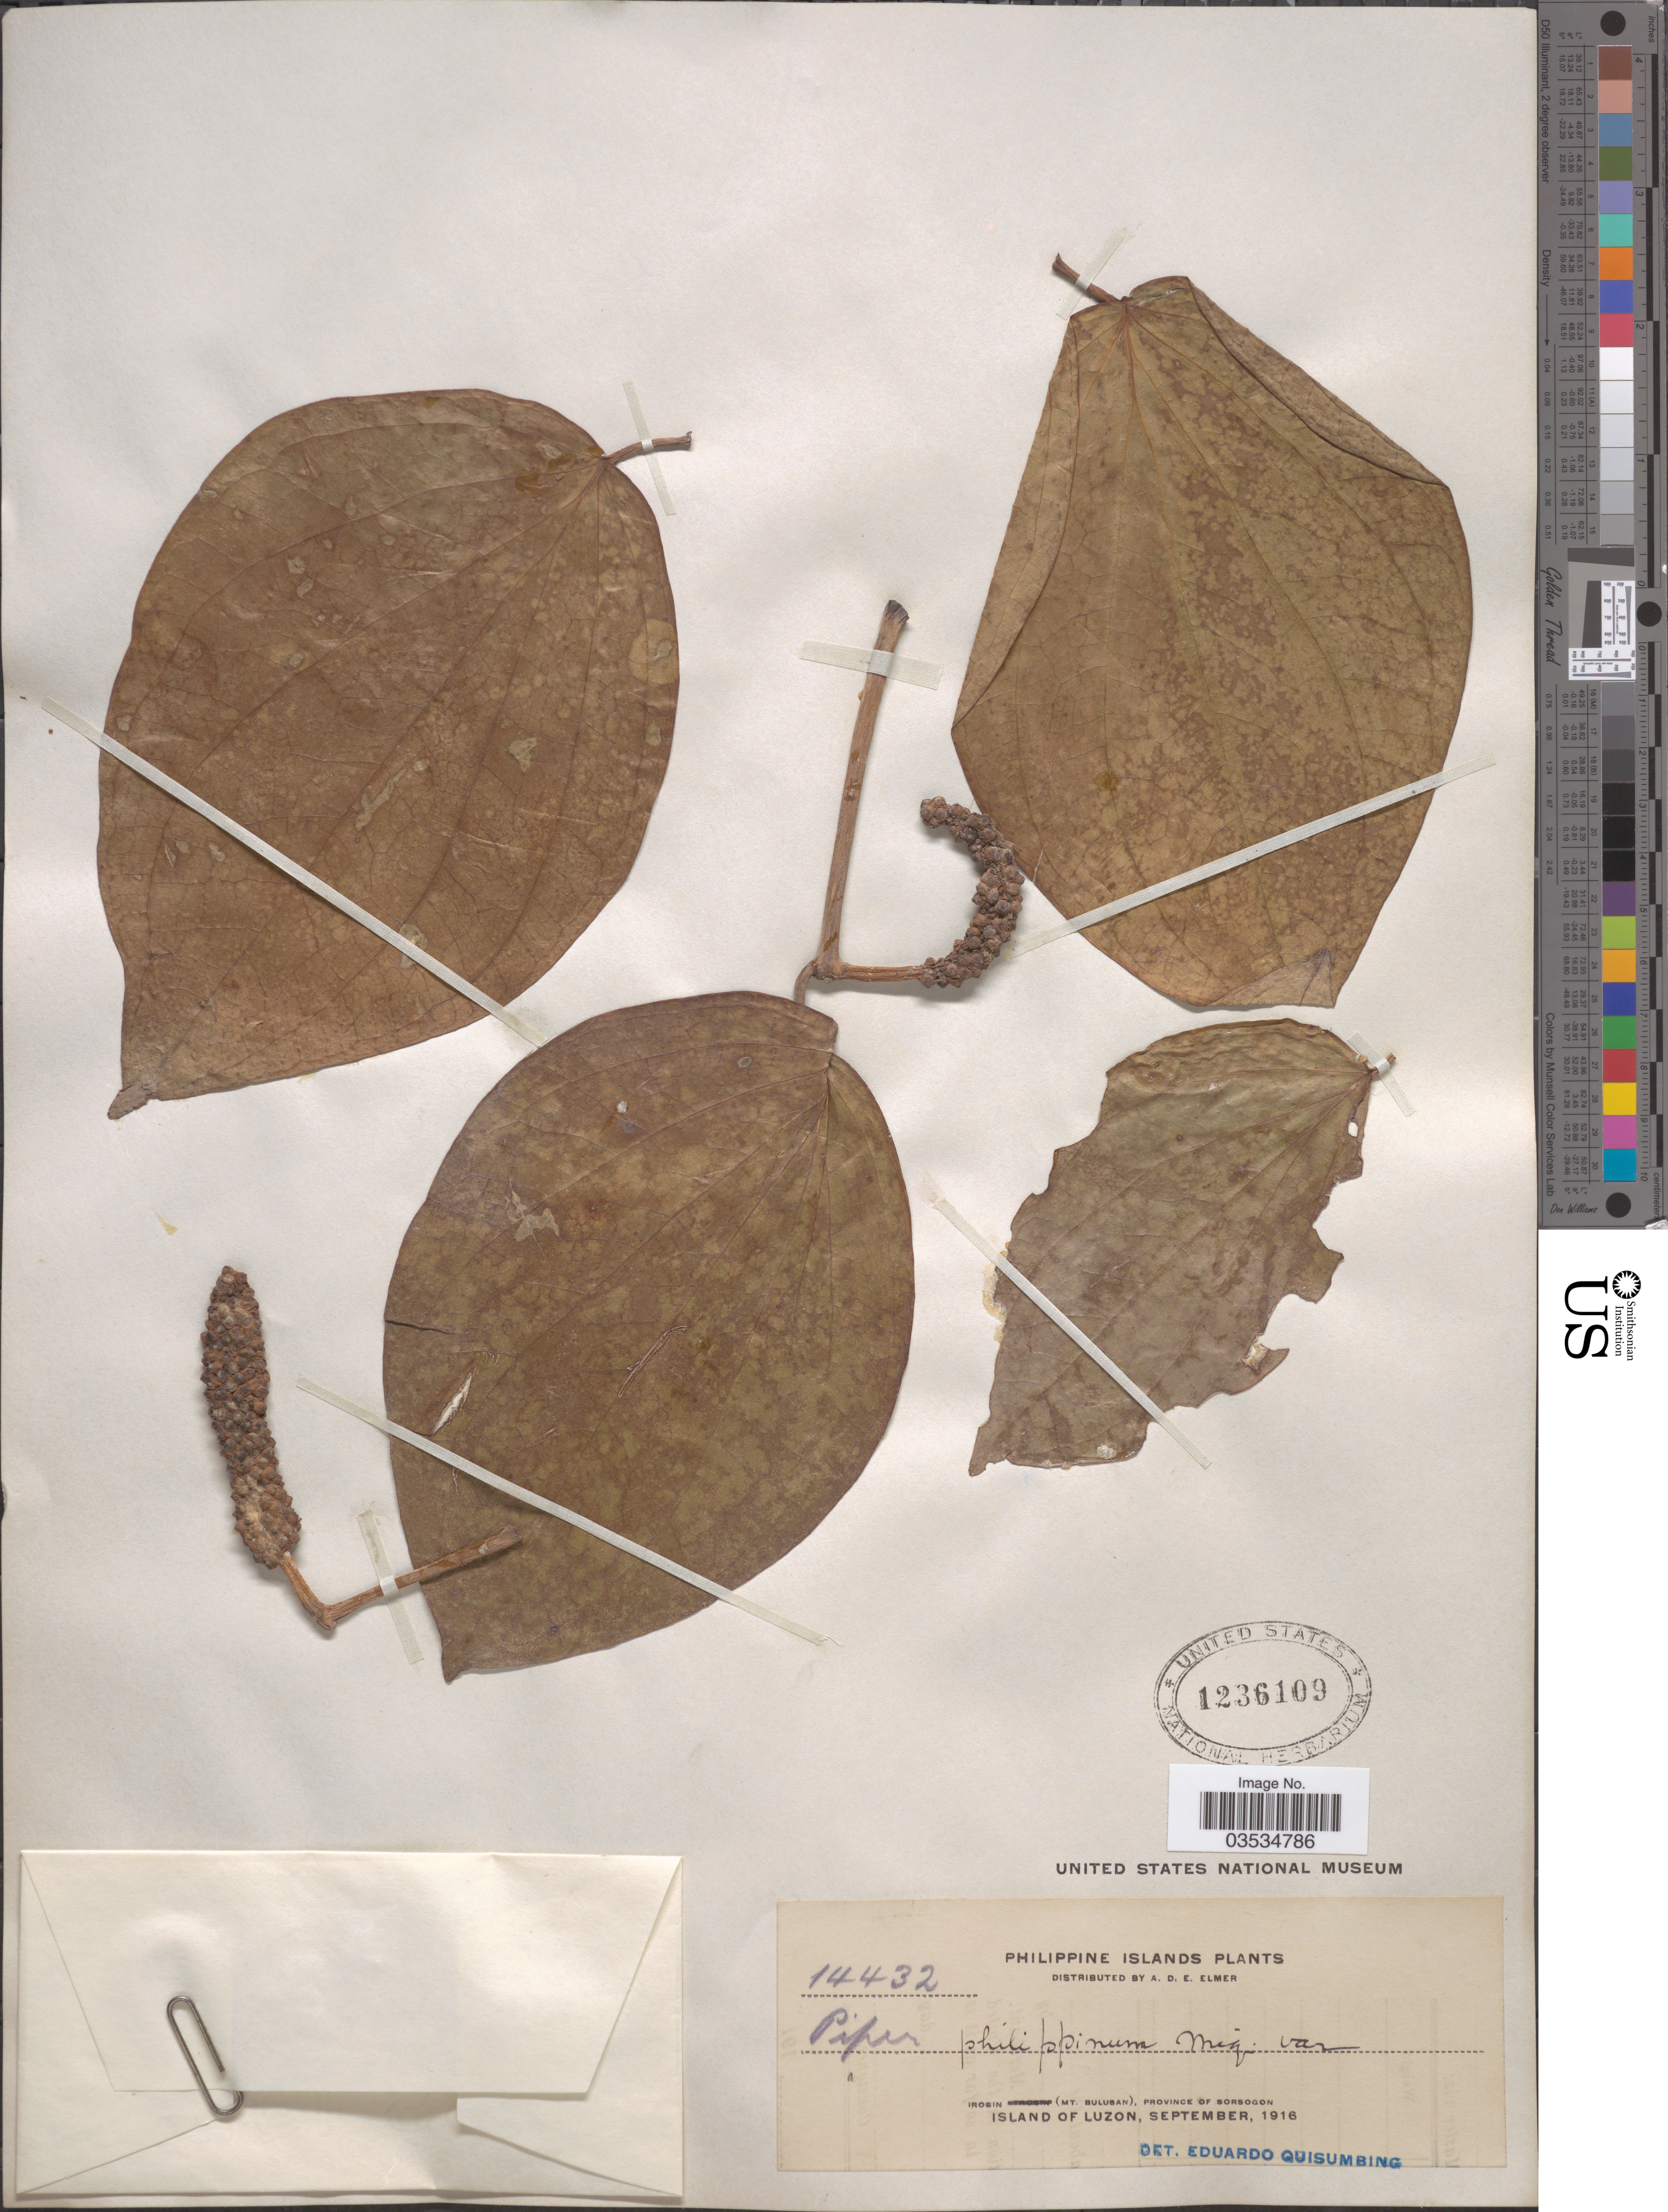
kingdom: Plantae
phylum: Tracheophyta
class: Magnoliopsida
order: Piperales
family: Piperaceae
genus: Piper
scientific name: Piper philippinum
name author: Miq.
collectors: A. D. E. Elmer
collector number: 14432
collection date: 1916-09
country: Philippines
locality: Philippine Islands. Irosin (Mt. Bulusan), Province of Sorsogon. Island of Luzon.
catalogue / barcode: US 1236109